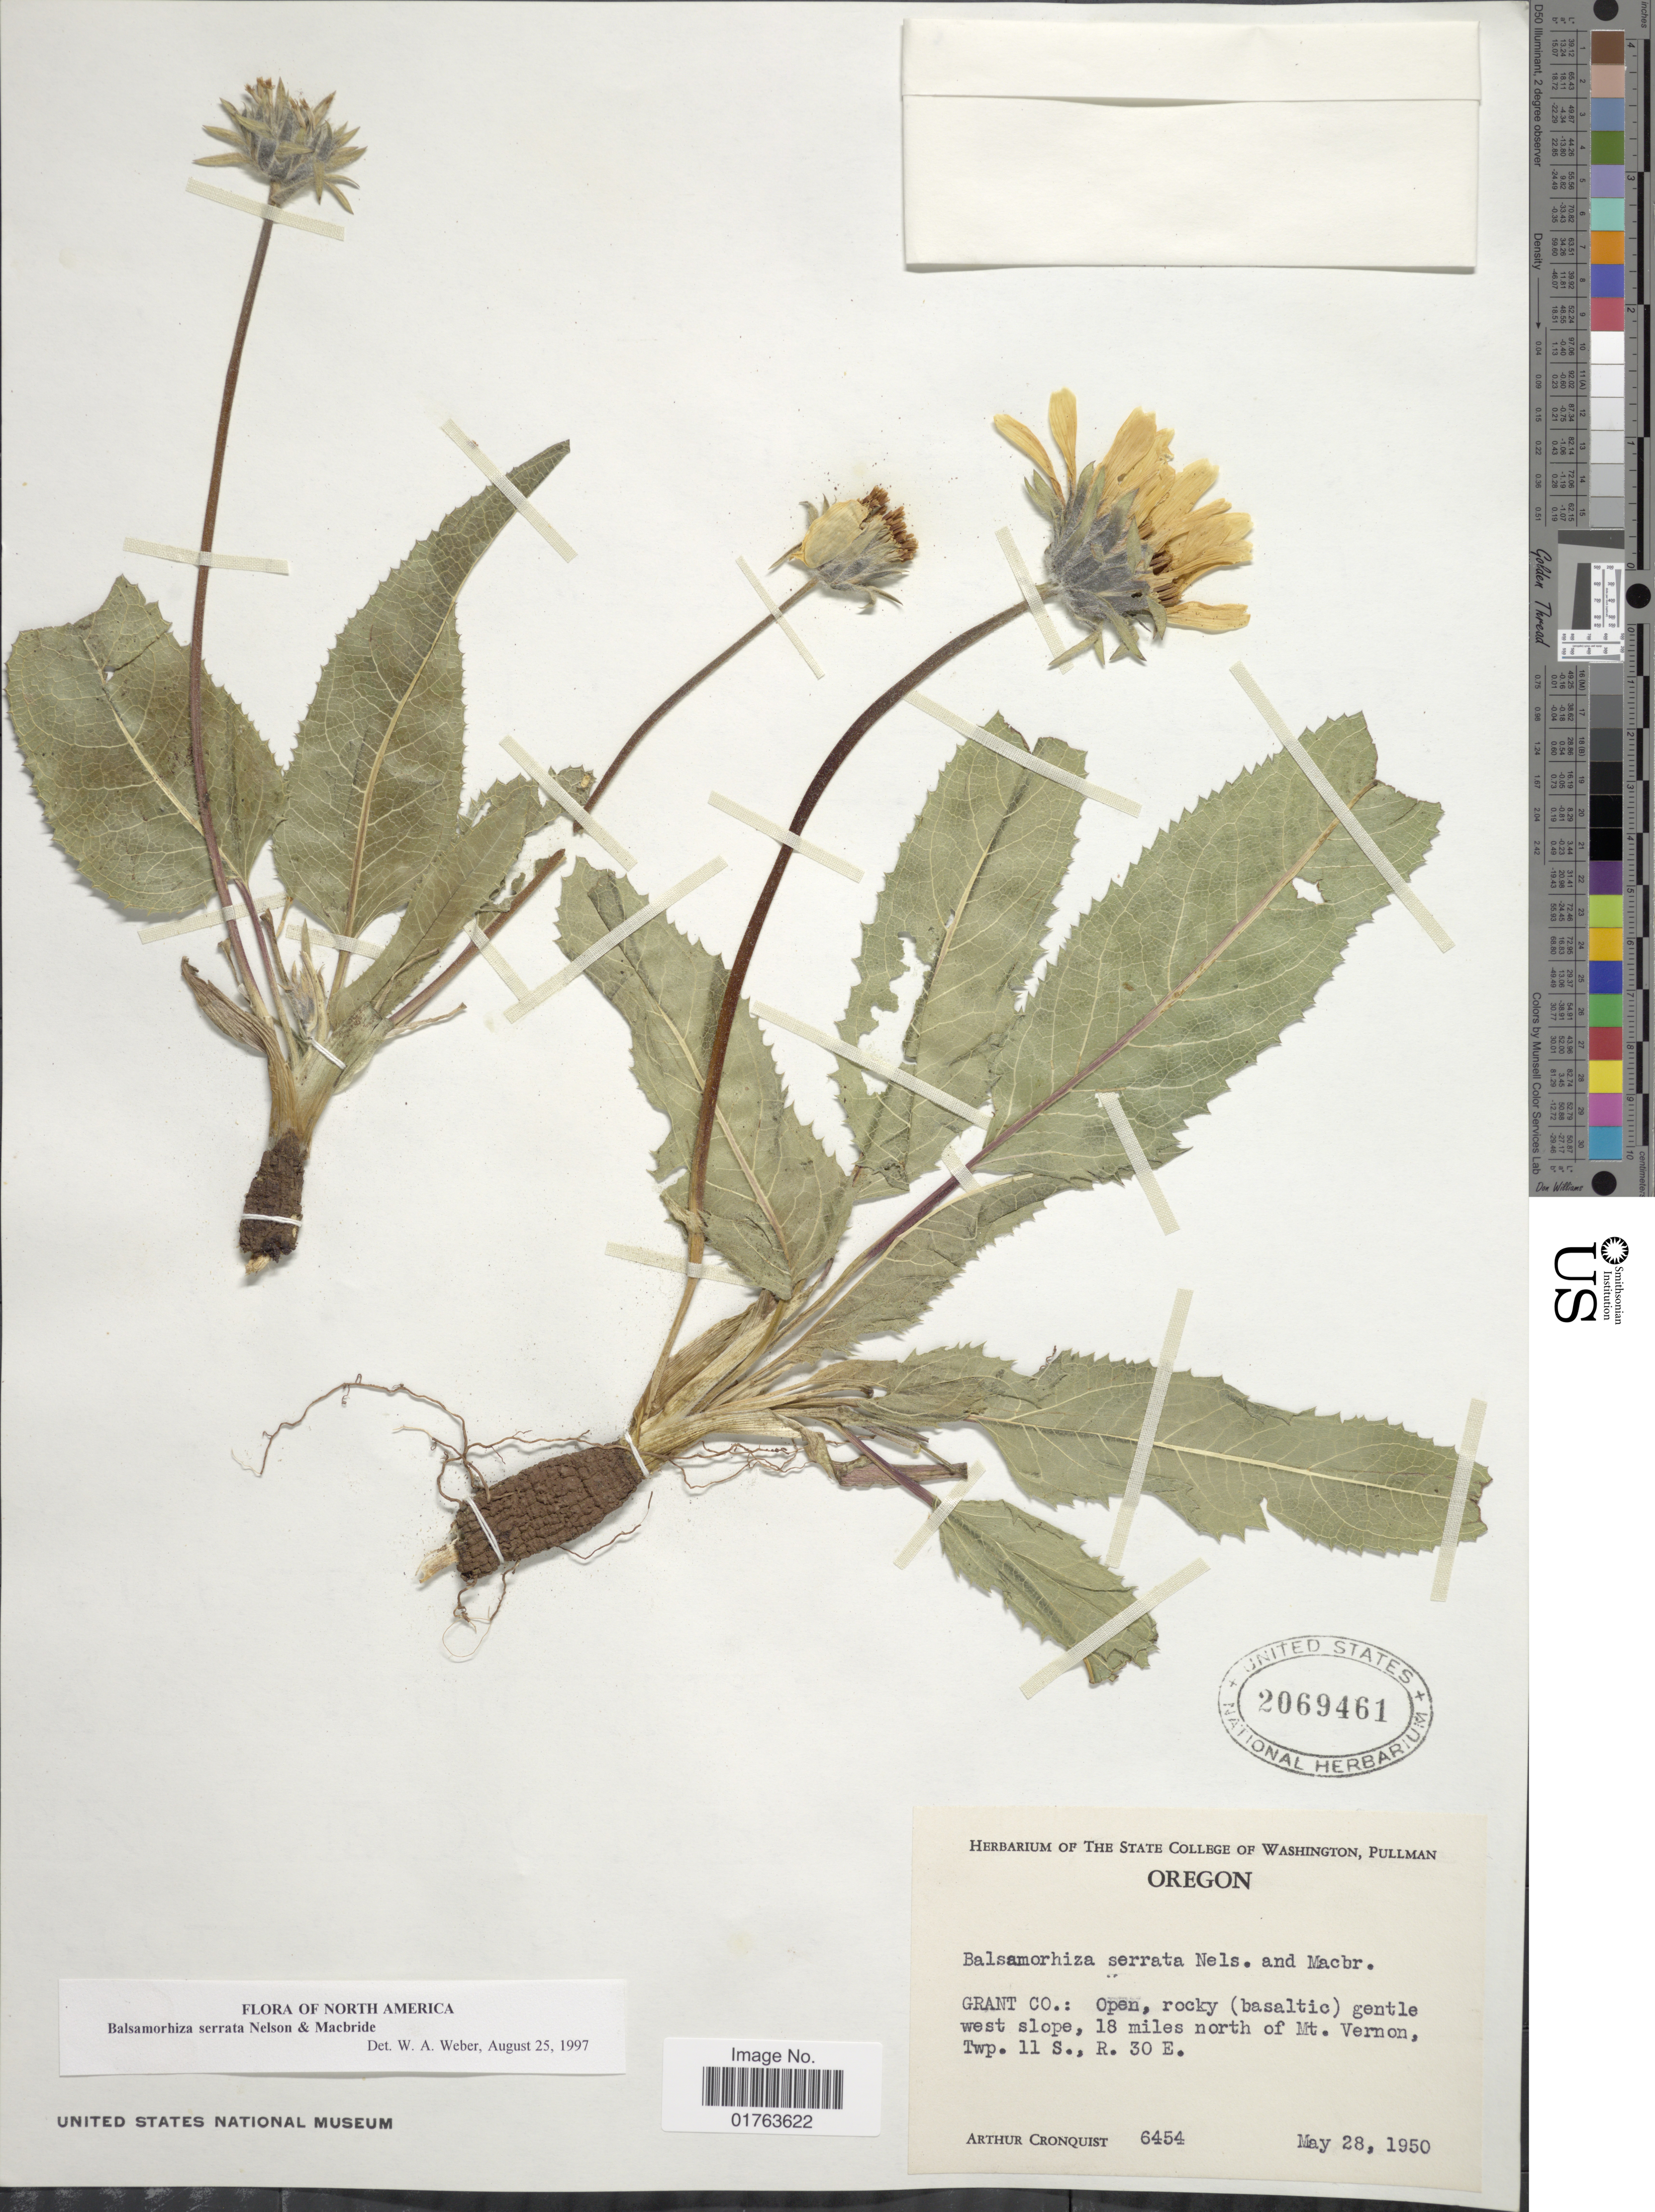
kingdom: Plantae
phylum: Tracheophyta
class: Magnoliopsida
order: Asterales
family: Asteraceae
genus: Balsamorhiza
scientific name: Balsamorhiza serrata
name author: A. Nelson & J.F. Macbr.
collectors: A. J. Cronquist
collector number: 6454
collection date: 1950-05-28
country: United States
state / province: Oregon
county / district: Grant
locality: Grant Co.: Open, rocky (basaltic) gentle west slope, 18 miles north of Mt. Vernon, Twp. 11 S., R.30 E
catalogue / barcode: US 2069461